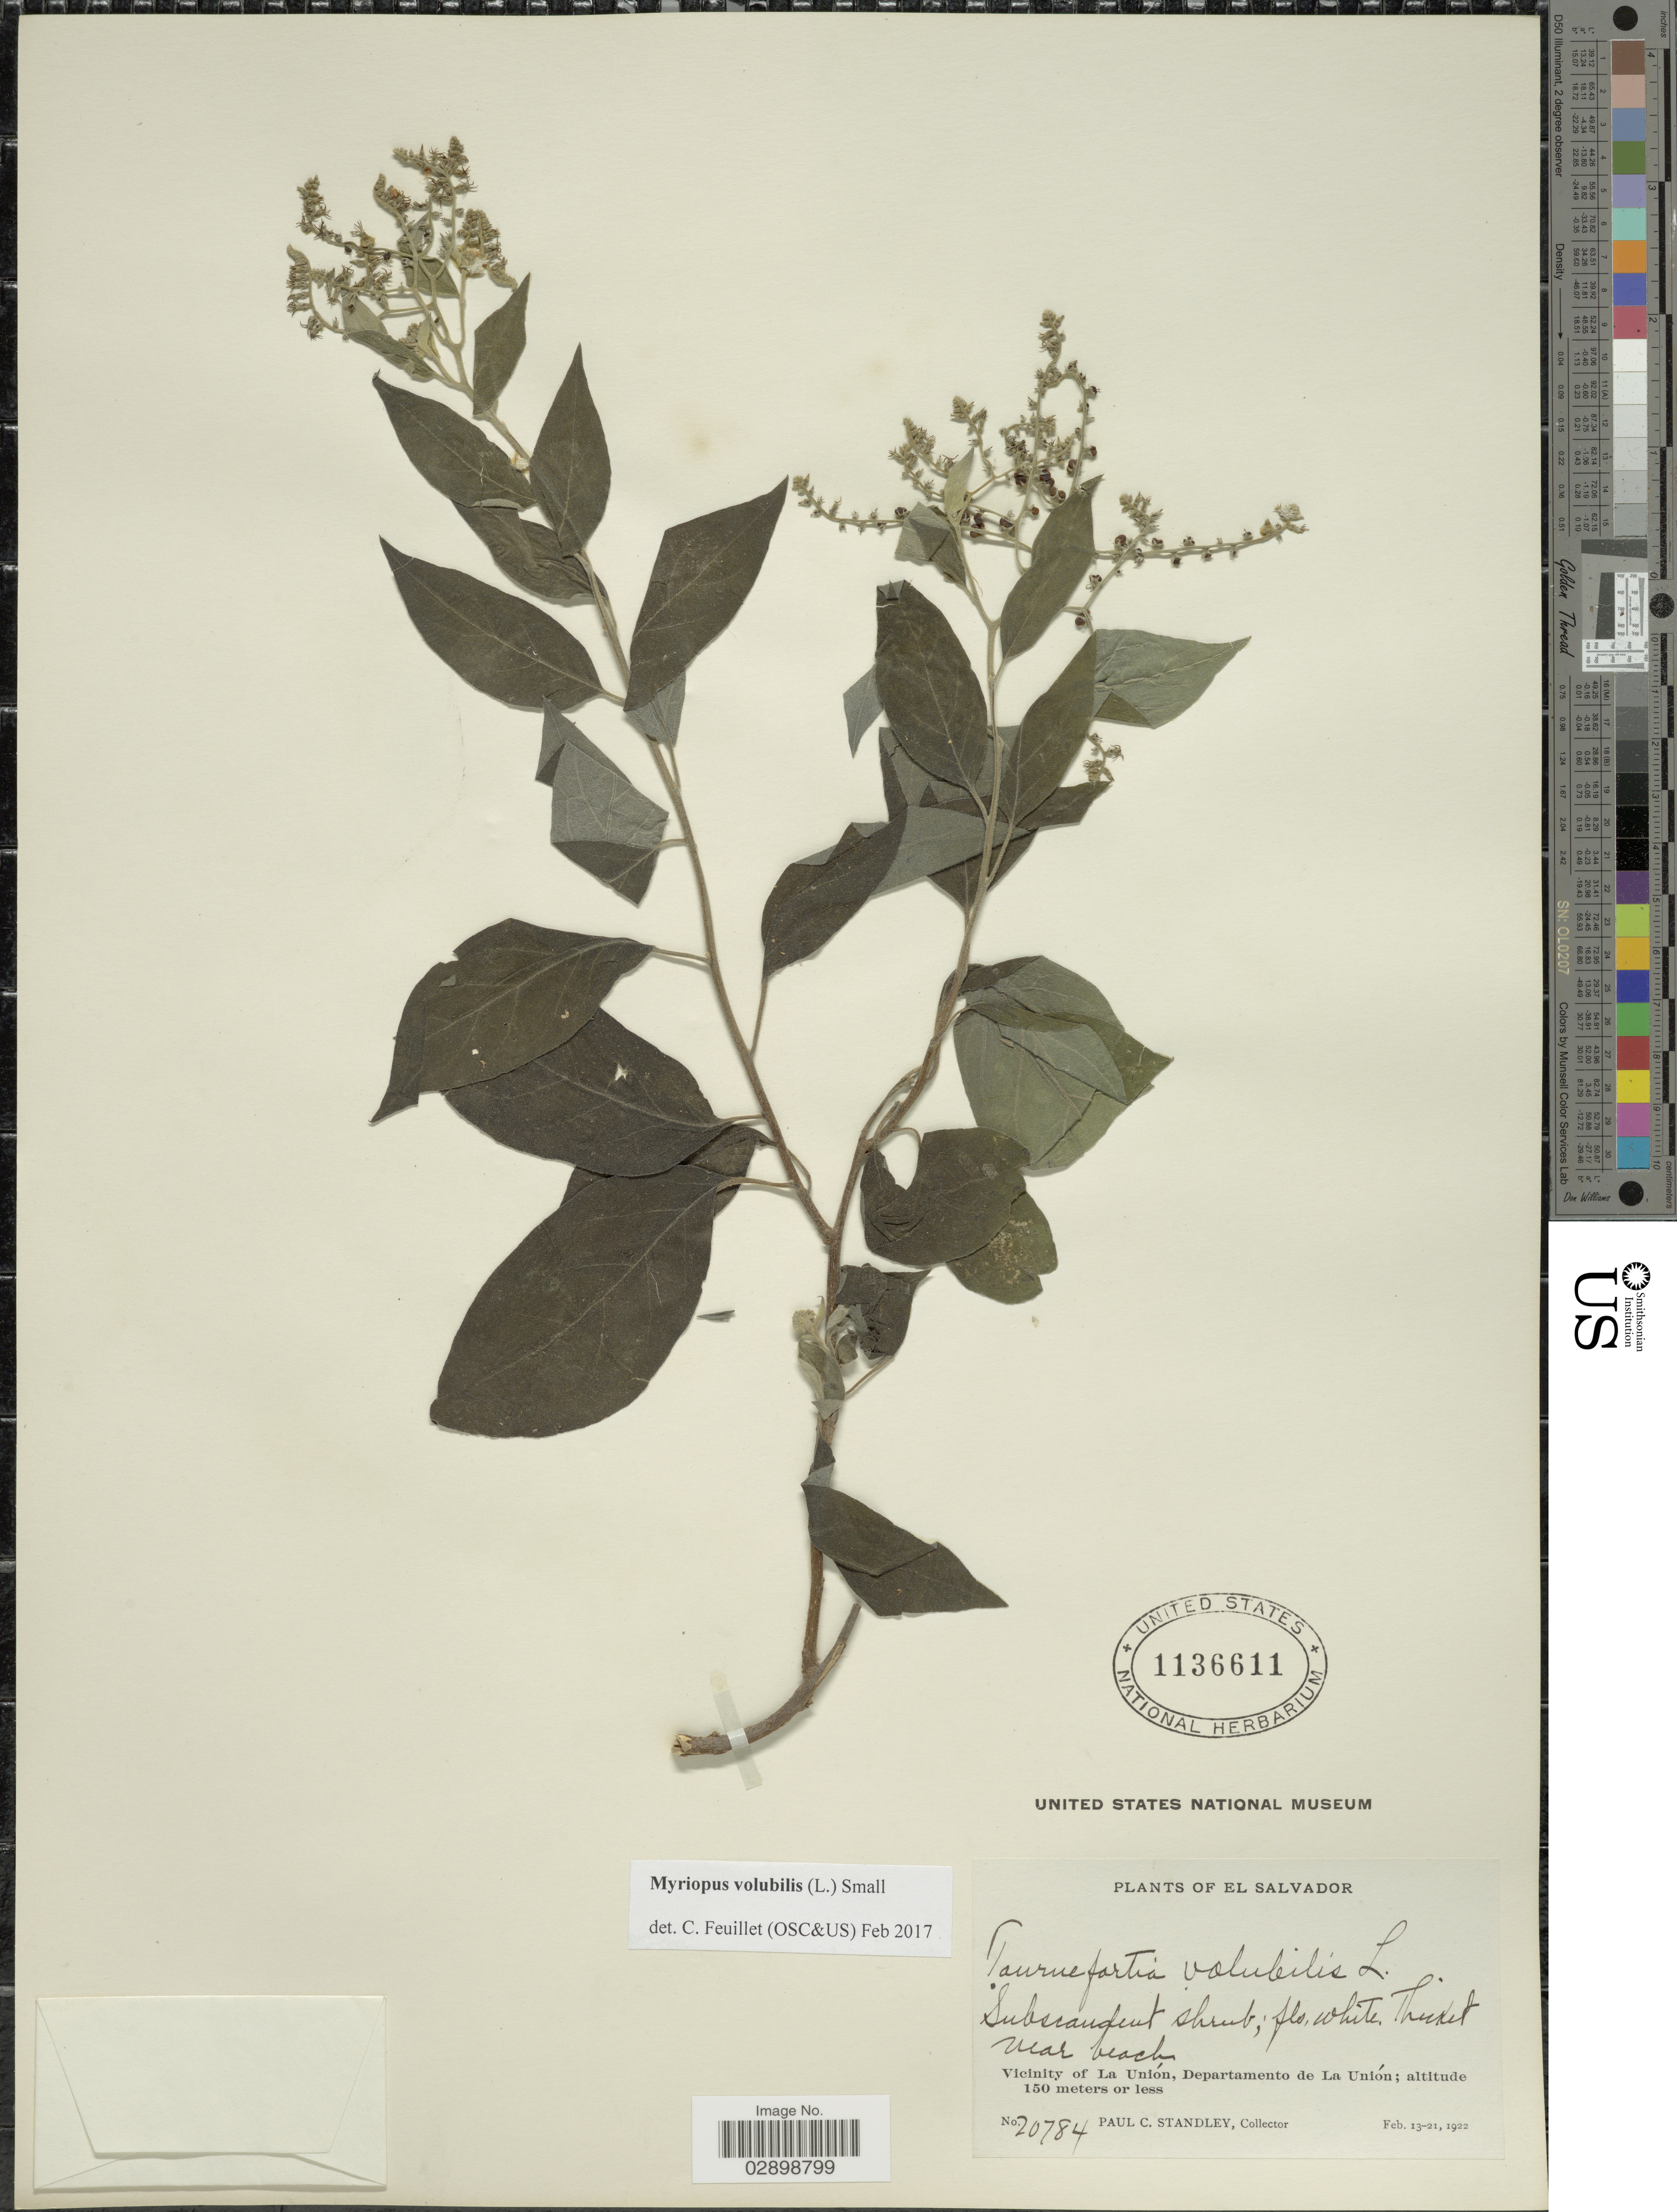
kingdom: Plantae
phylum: Tracheophyta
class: Magnoliopsida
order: Boraginales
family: Heliotropiaceae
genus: Myriopus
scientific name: Myriopus volubilis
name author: (L.) Small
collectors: P. C. Standley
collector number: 20784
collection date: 1922-02-13/1922-02-21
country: El Salvador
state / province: La Union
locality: Vicinity of La Unión, Departamento de La Unión.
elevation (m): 150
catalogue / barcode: US 1136611